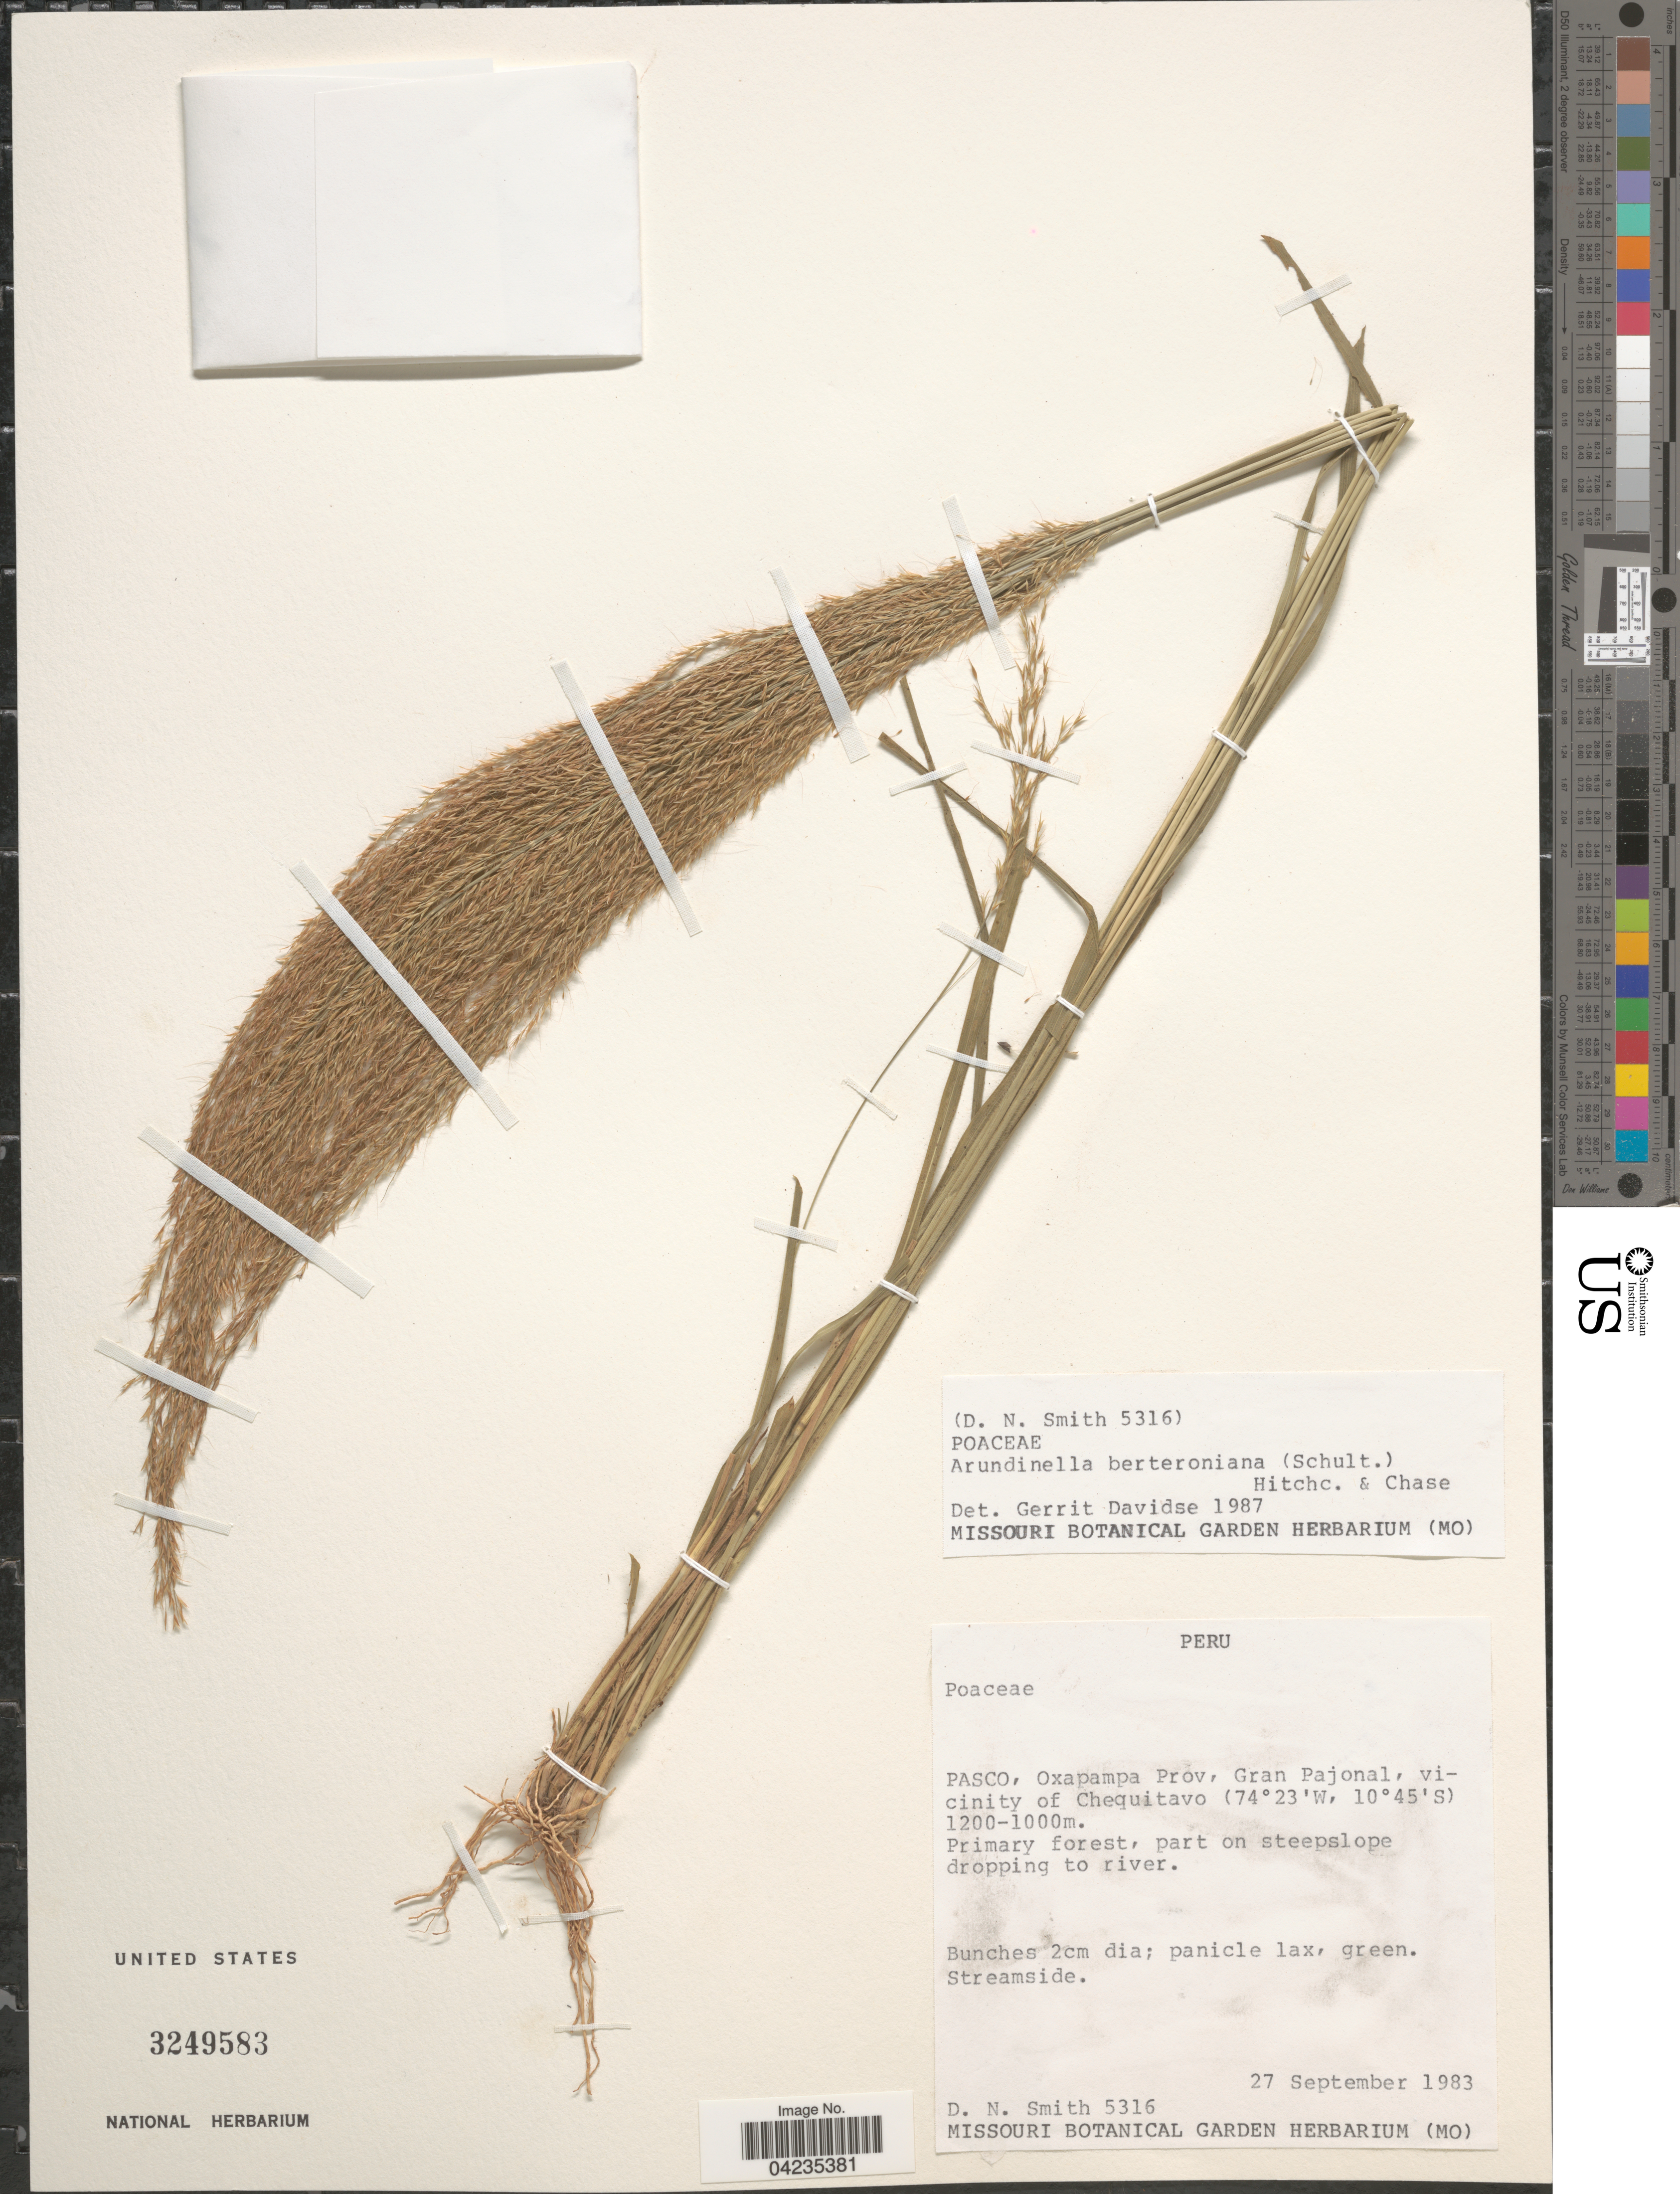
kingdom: Plantae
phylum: Tracheophyta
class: Liliopsida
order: Poales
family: Poaceae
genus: Arundinella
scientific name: Arundinella berteroniana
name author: (Schult.) Hitchc. & Chase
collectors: D. Smith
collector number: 5316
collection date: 1983-09-27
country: Peru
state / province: Pasco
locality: Oxapampa Prov, Gran Pajonal, vicinity of Chequitavo.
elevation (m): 1000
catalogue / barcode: US 3249583